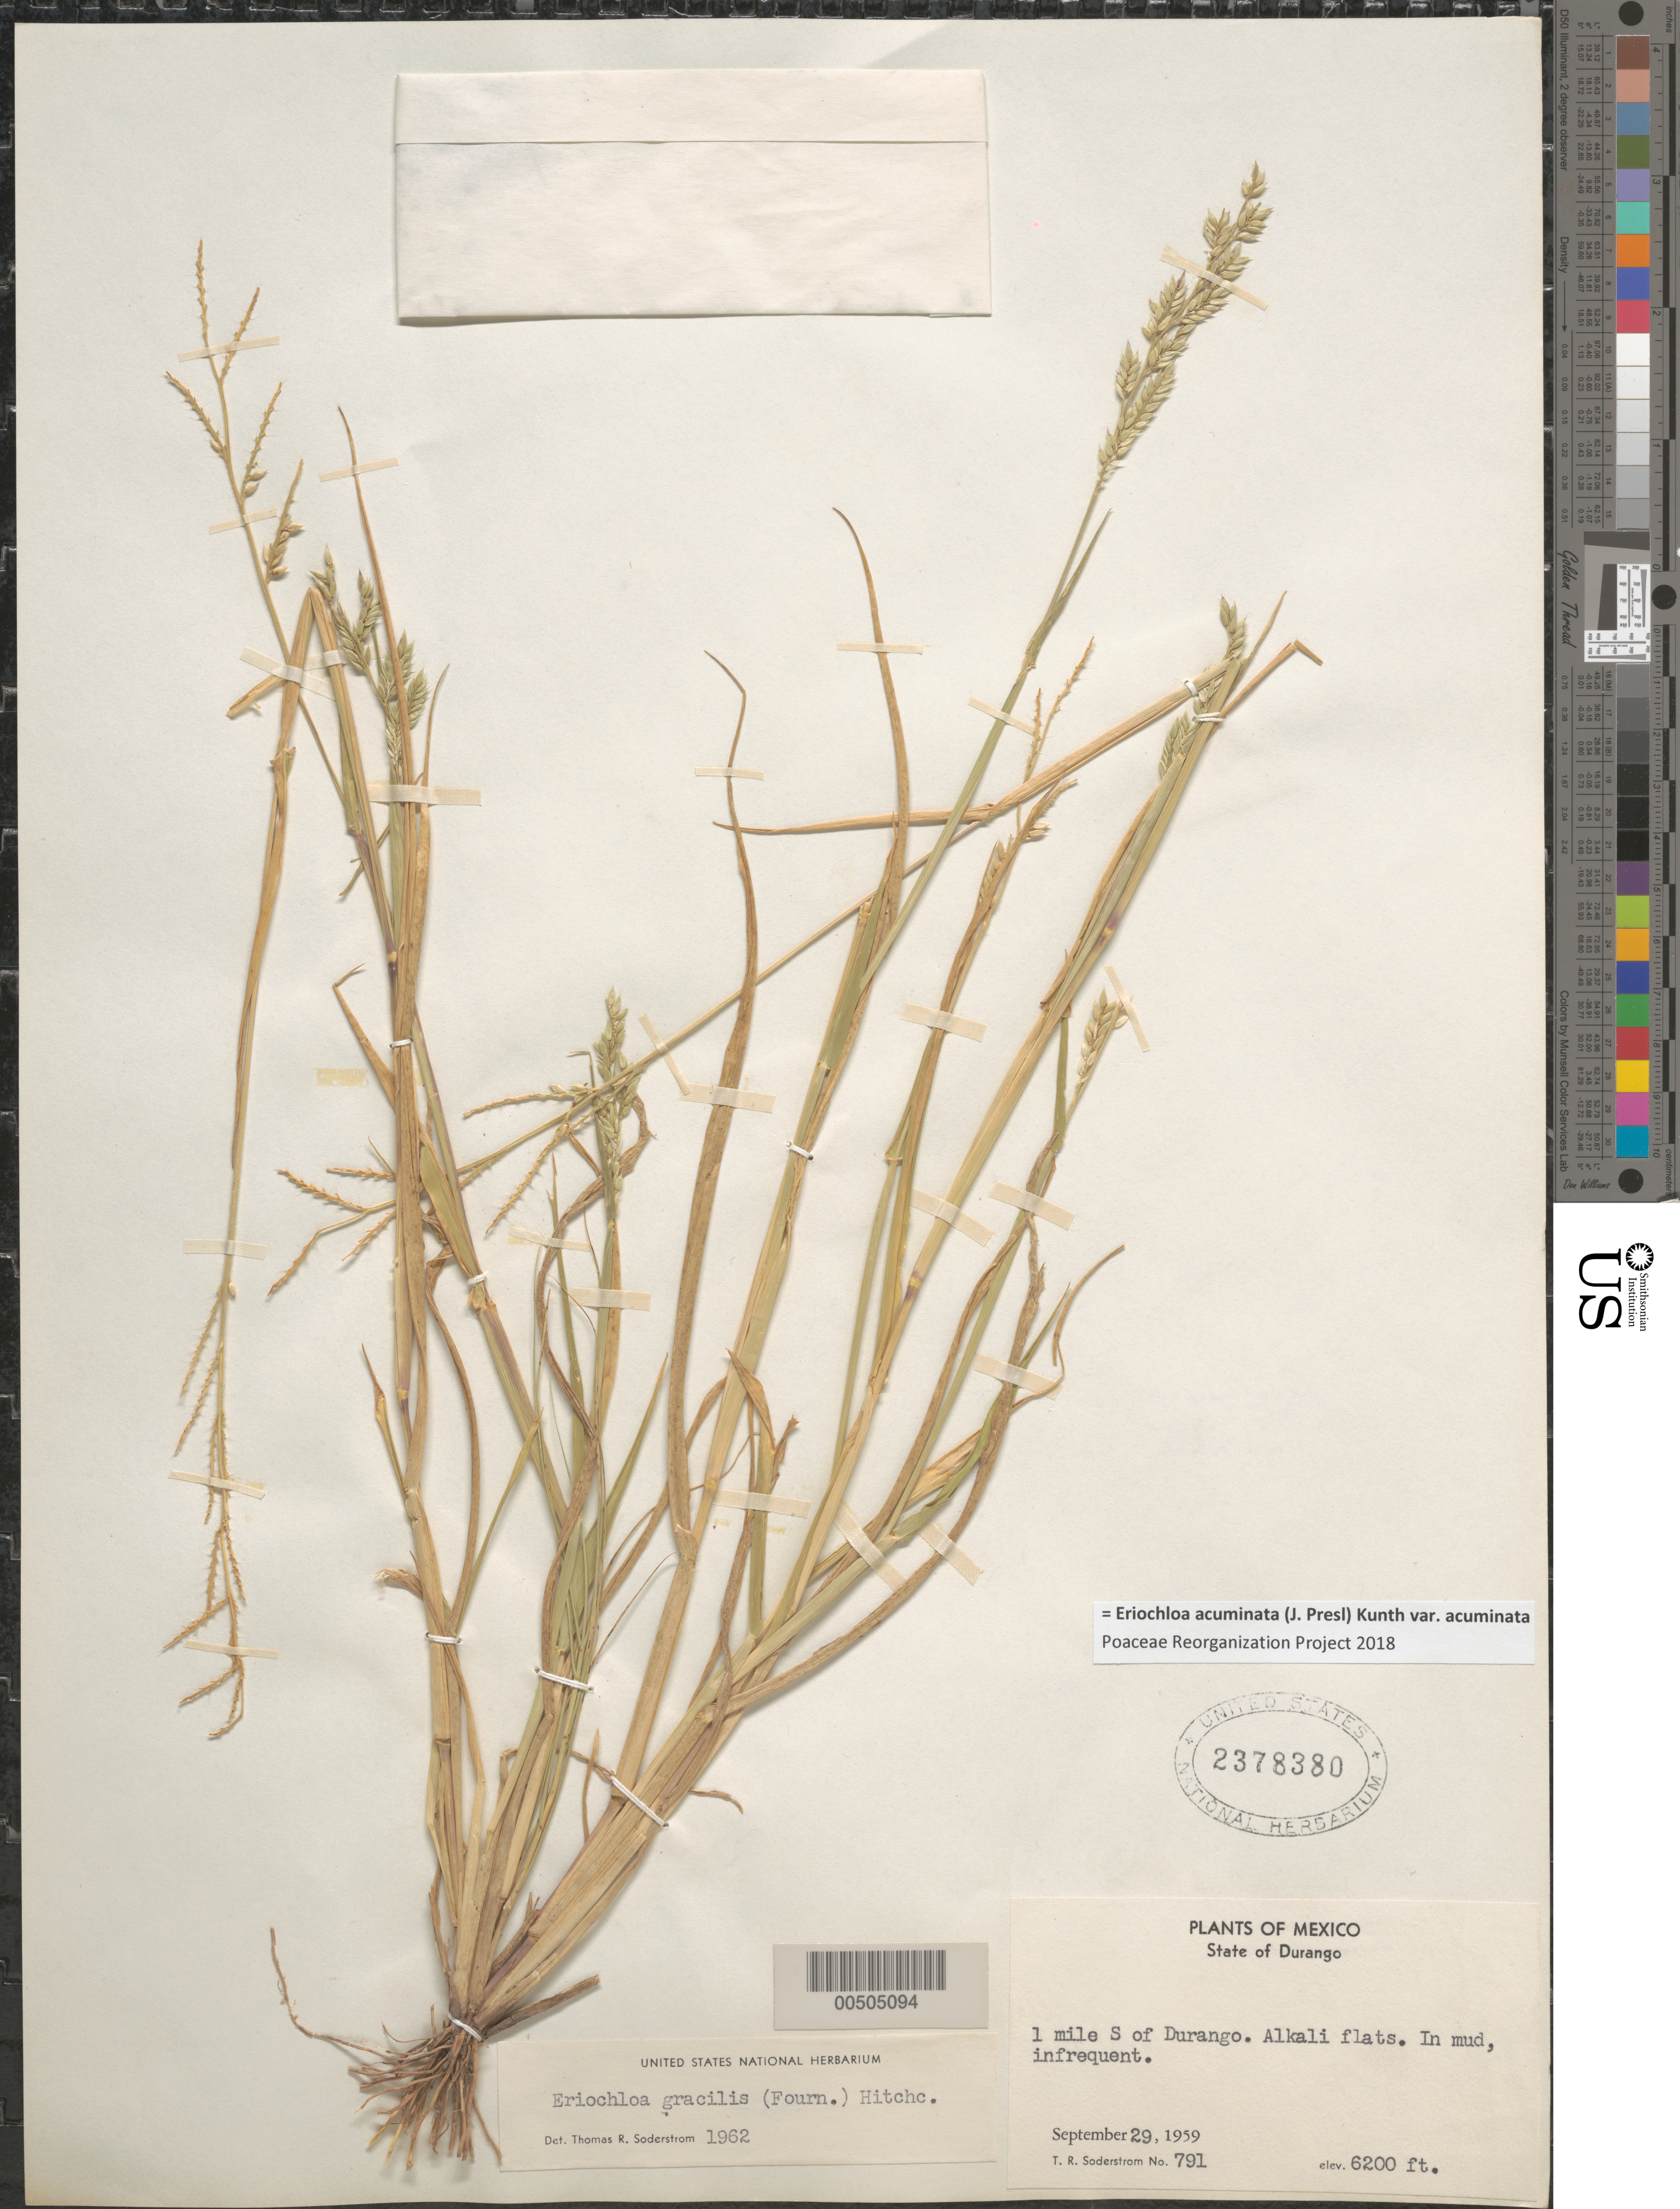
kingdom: Plantae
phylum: Tracheophyta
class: Liliopsida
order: Poales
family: Poaceae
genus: Eriochloa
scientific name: Eriochloa acuminata var. acuminata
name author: (J. Presl) Kunth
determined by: Poaceae Reorganization Project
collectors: T. R. Soderstrom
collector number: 791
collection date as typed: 29 Sep 1959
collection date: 1959-09-29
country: Mexico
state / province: Durango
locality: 1 mi S of Durango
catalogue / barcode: US 2378380